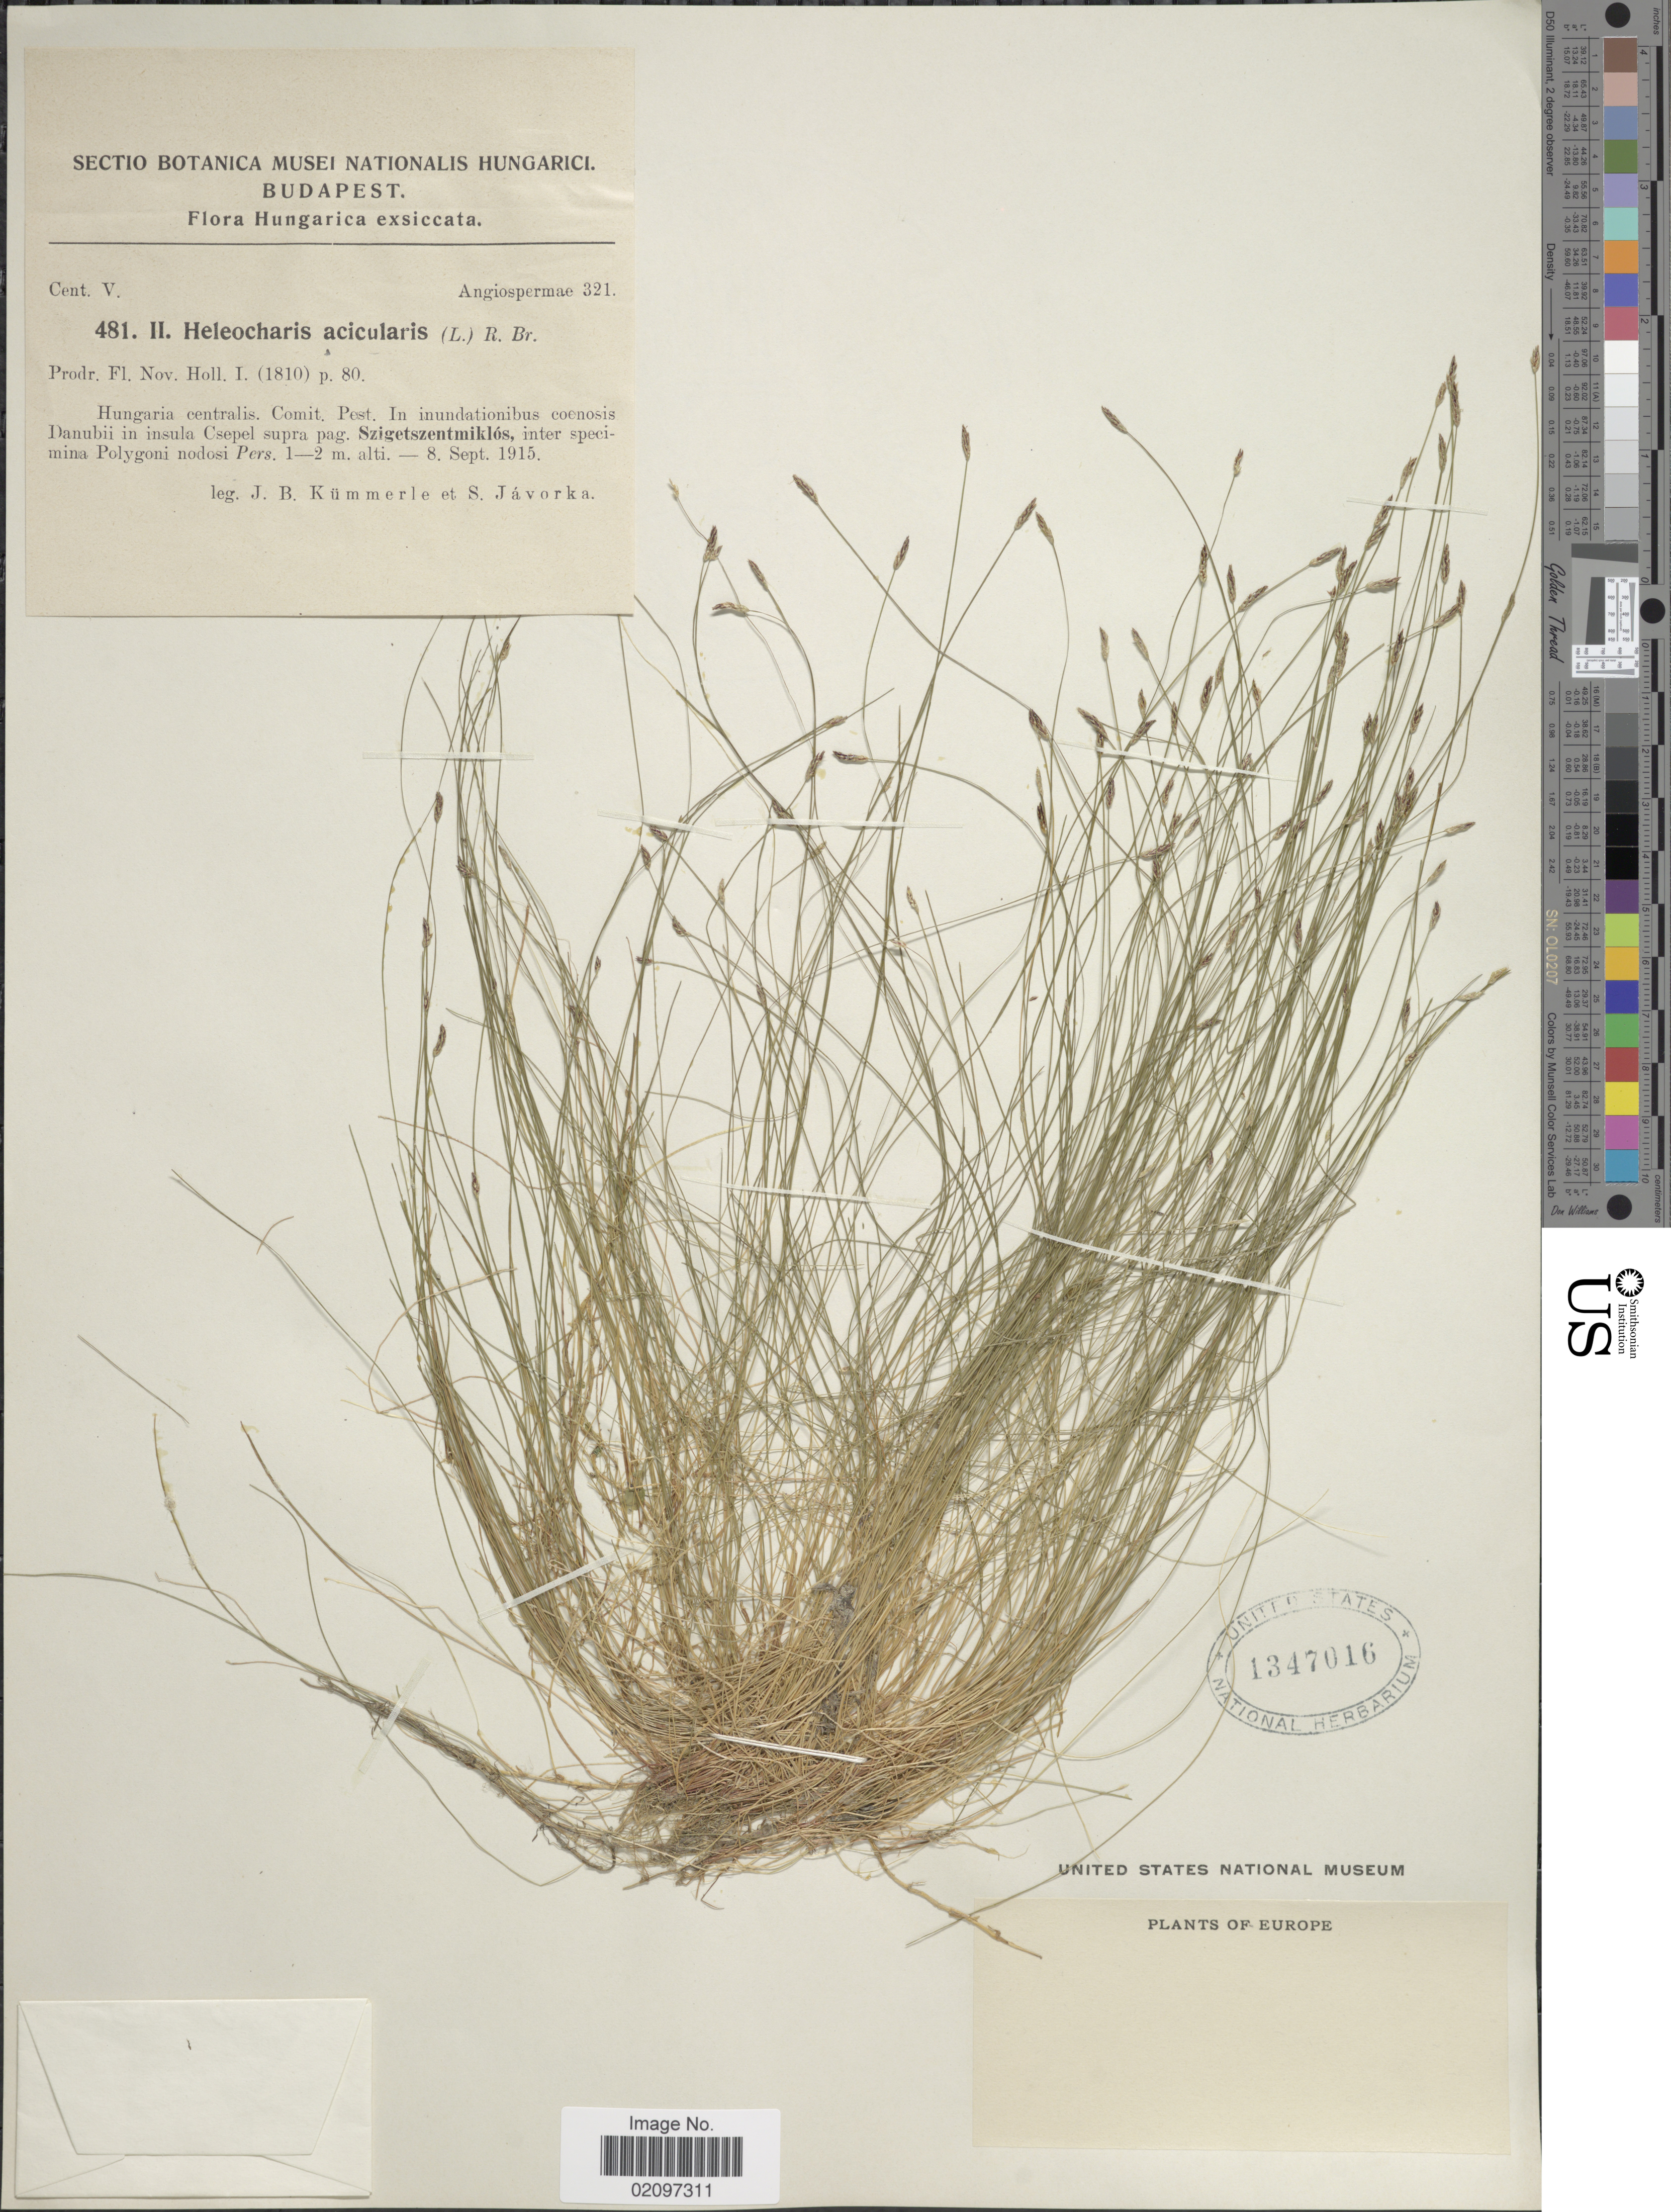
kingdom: Plantae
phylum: Tracheophyta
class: Liliopsida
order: Poales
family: Cyperaceae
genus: Eleocharis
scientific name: Eleocharis acicularis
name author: (L.) Roem. & Schult.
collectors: J. Kummerle & S. Javorka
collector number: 481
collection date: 1915-09-08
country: Hungary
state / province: Pest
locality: Hungaria centralis. comit. Pest. In inundationibus coenosis Danubii in insula Csepel supra pag. Szigetszentmiklos, inter specimina Polygoni nodosi.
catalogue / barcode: US 1347016